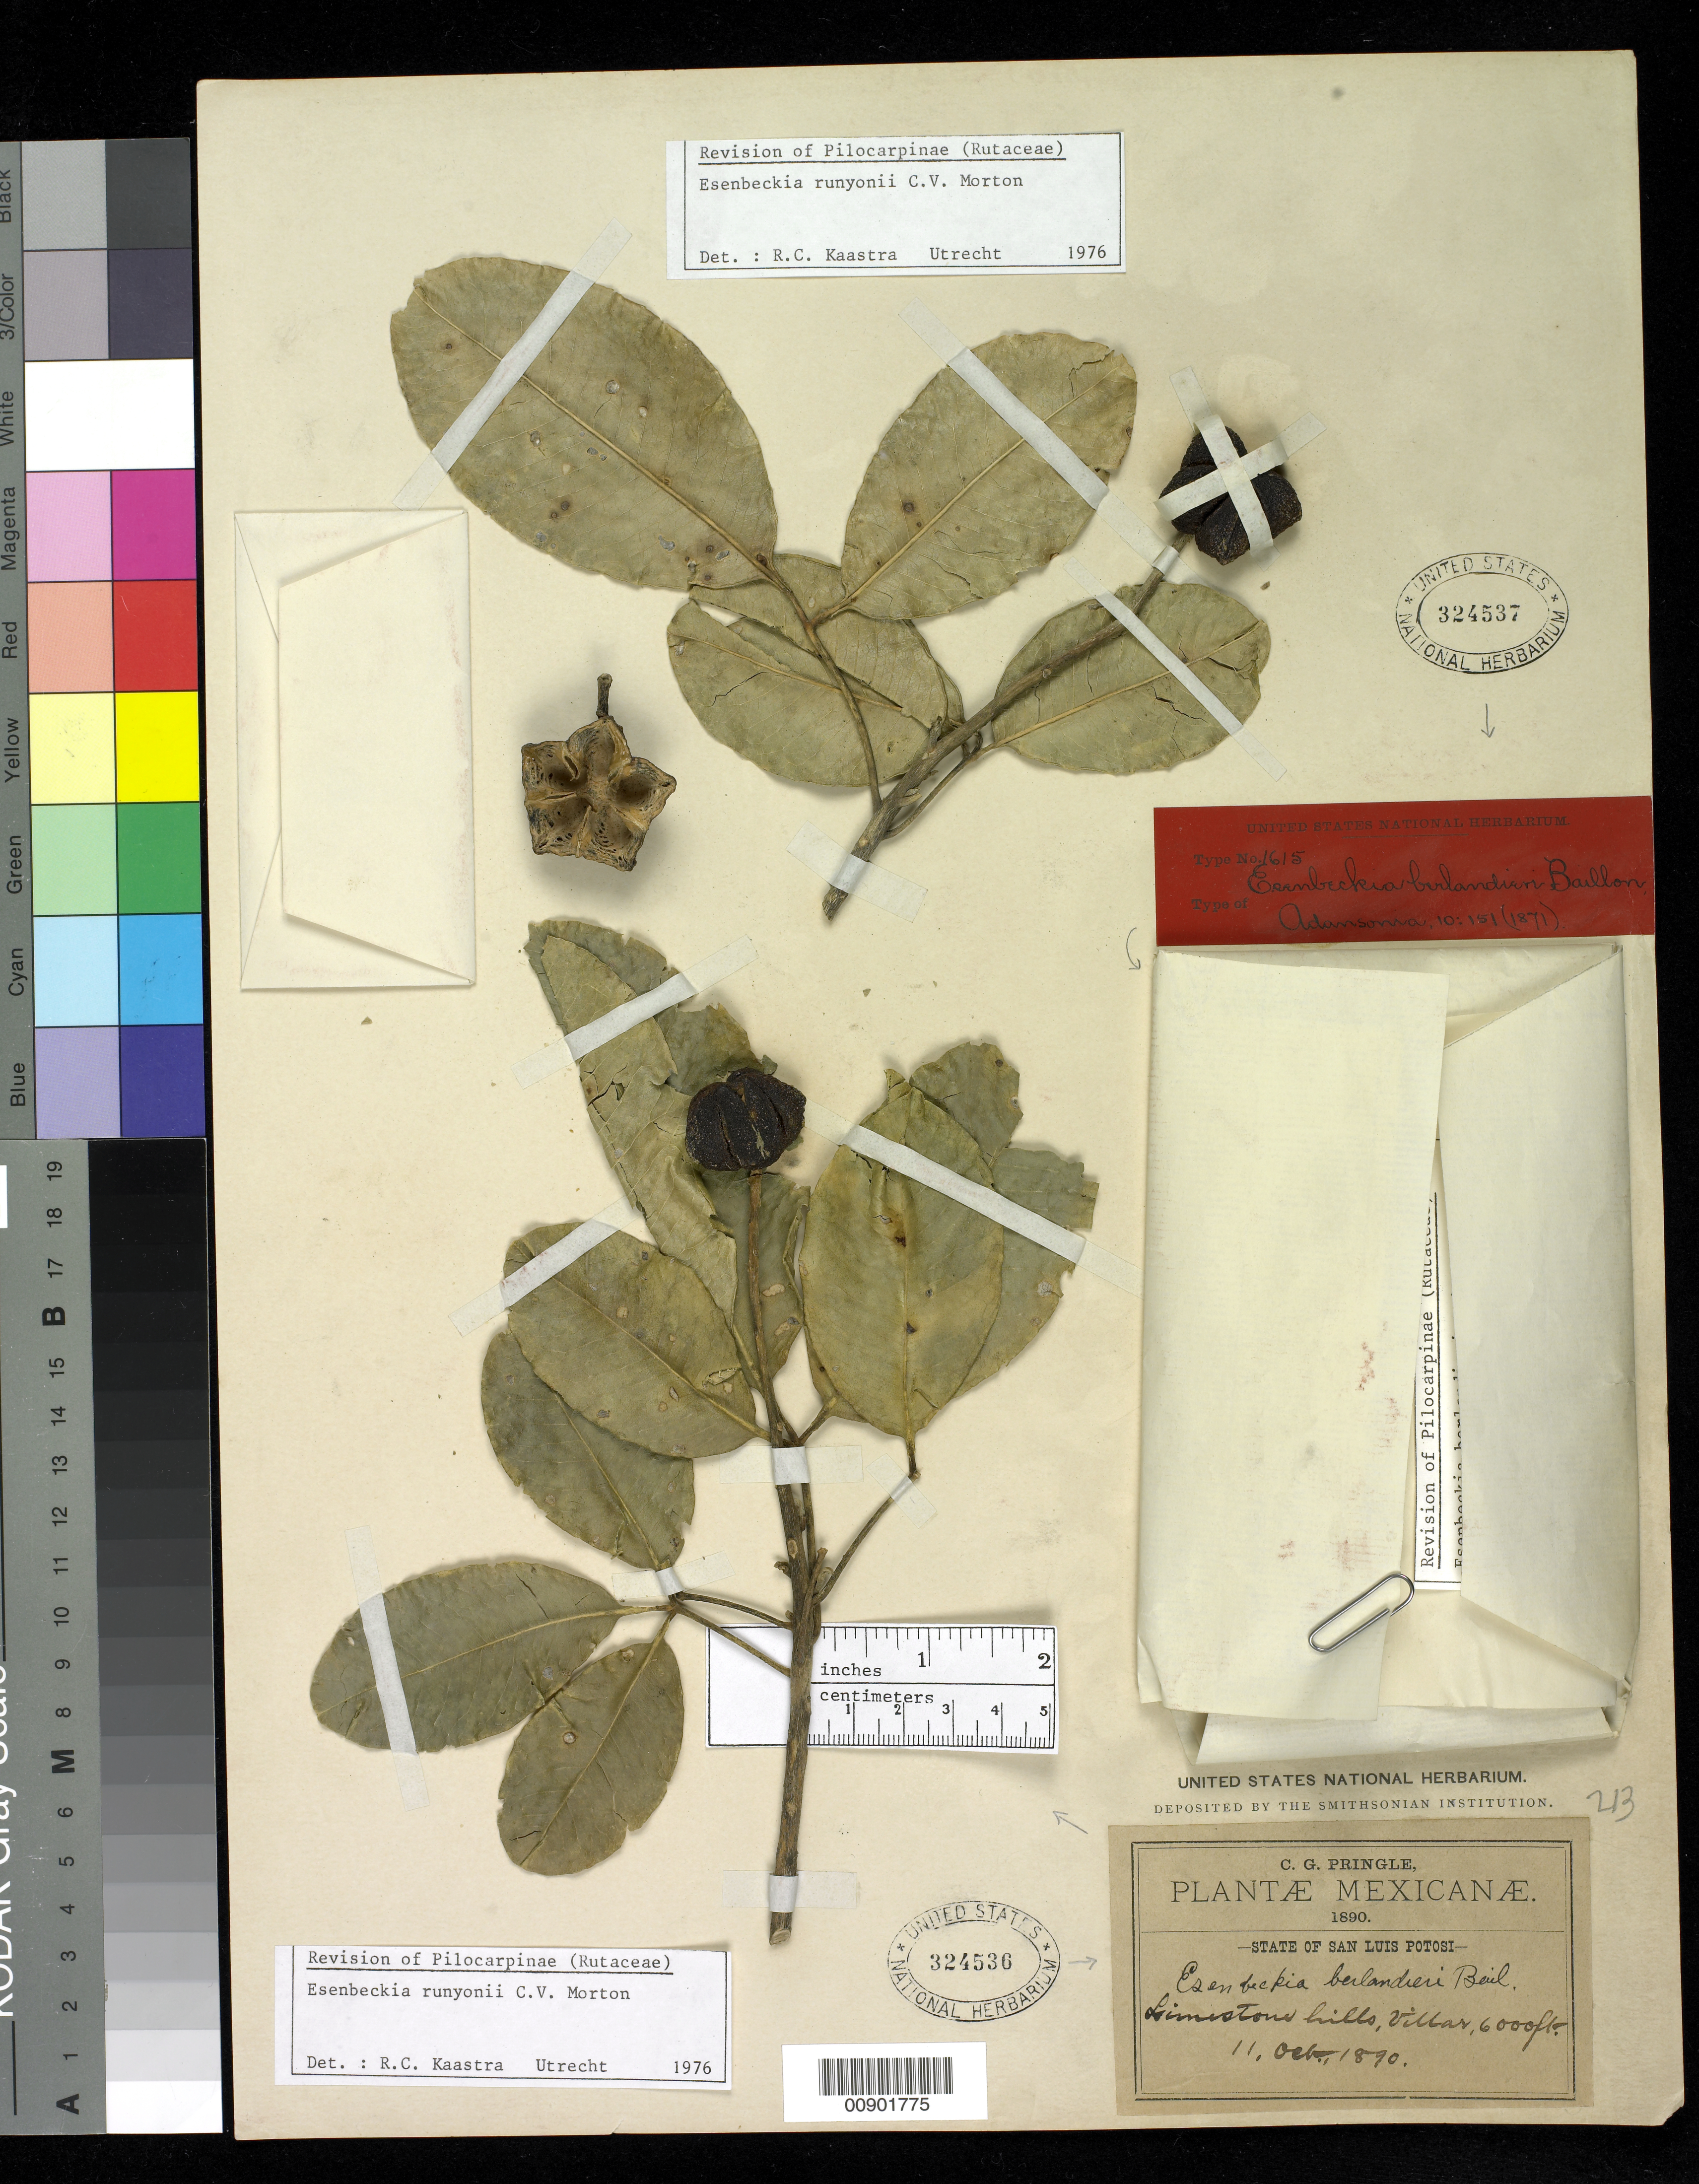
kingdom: Plantae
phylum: Tracheophyta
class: Magnoliopsida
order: Sapindales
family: Rutaceae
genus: Esenbeckia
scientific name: Esenbeckia berlandieri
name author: Baill. ex Hemsl.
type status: Isotype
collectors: J. L. Berlandier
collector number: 3125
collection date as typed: Jan 1831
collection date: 1831-01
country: Mexico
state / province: Tamaulipas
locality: In silvas circa Tampico, Tamaulipas.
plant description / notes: Cited by Kaastra, Fl. Neotropica 33: 36 (1982).; Type is fragmentary material in pocket ex herb. GH; mounted on sheet with non-type specimen (Pringle s.n., US 324536) identified as Esenbeckia runyonii C.V. Morton by R.C. Kaastra.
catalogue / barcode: US 324537